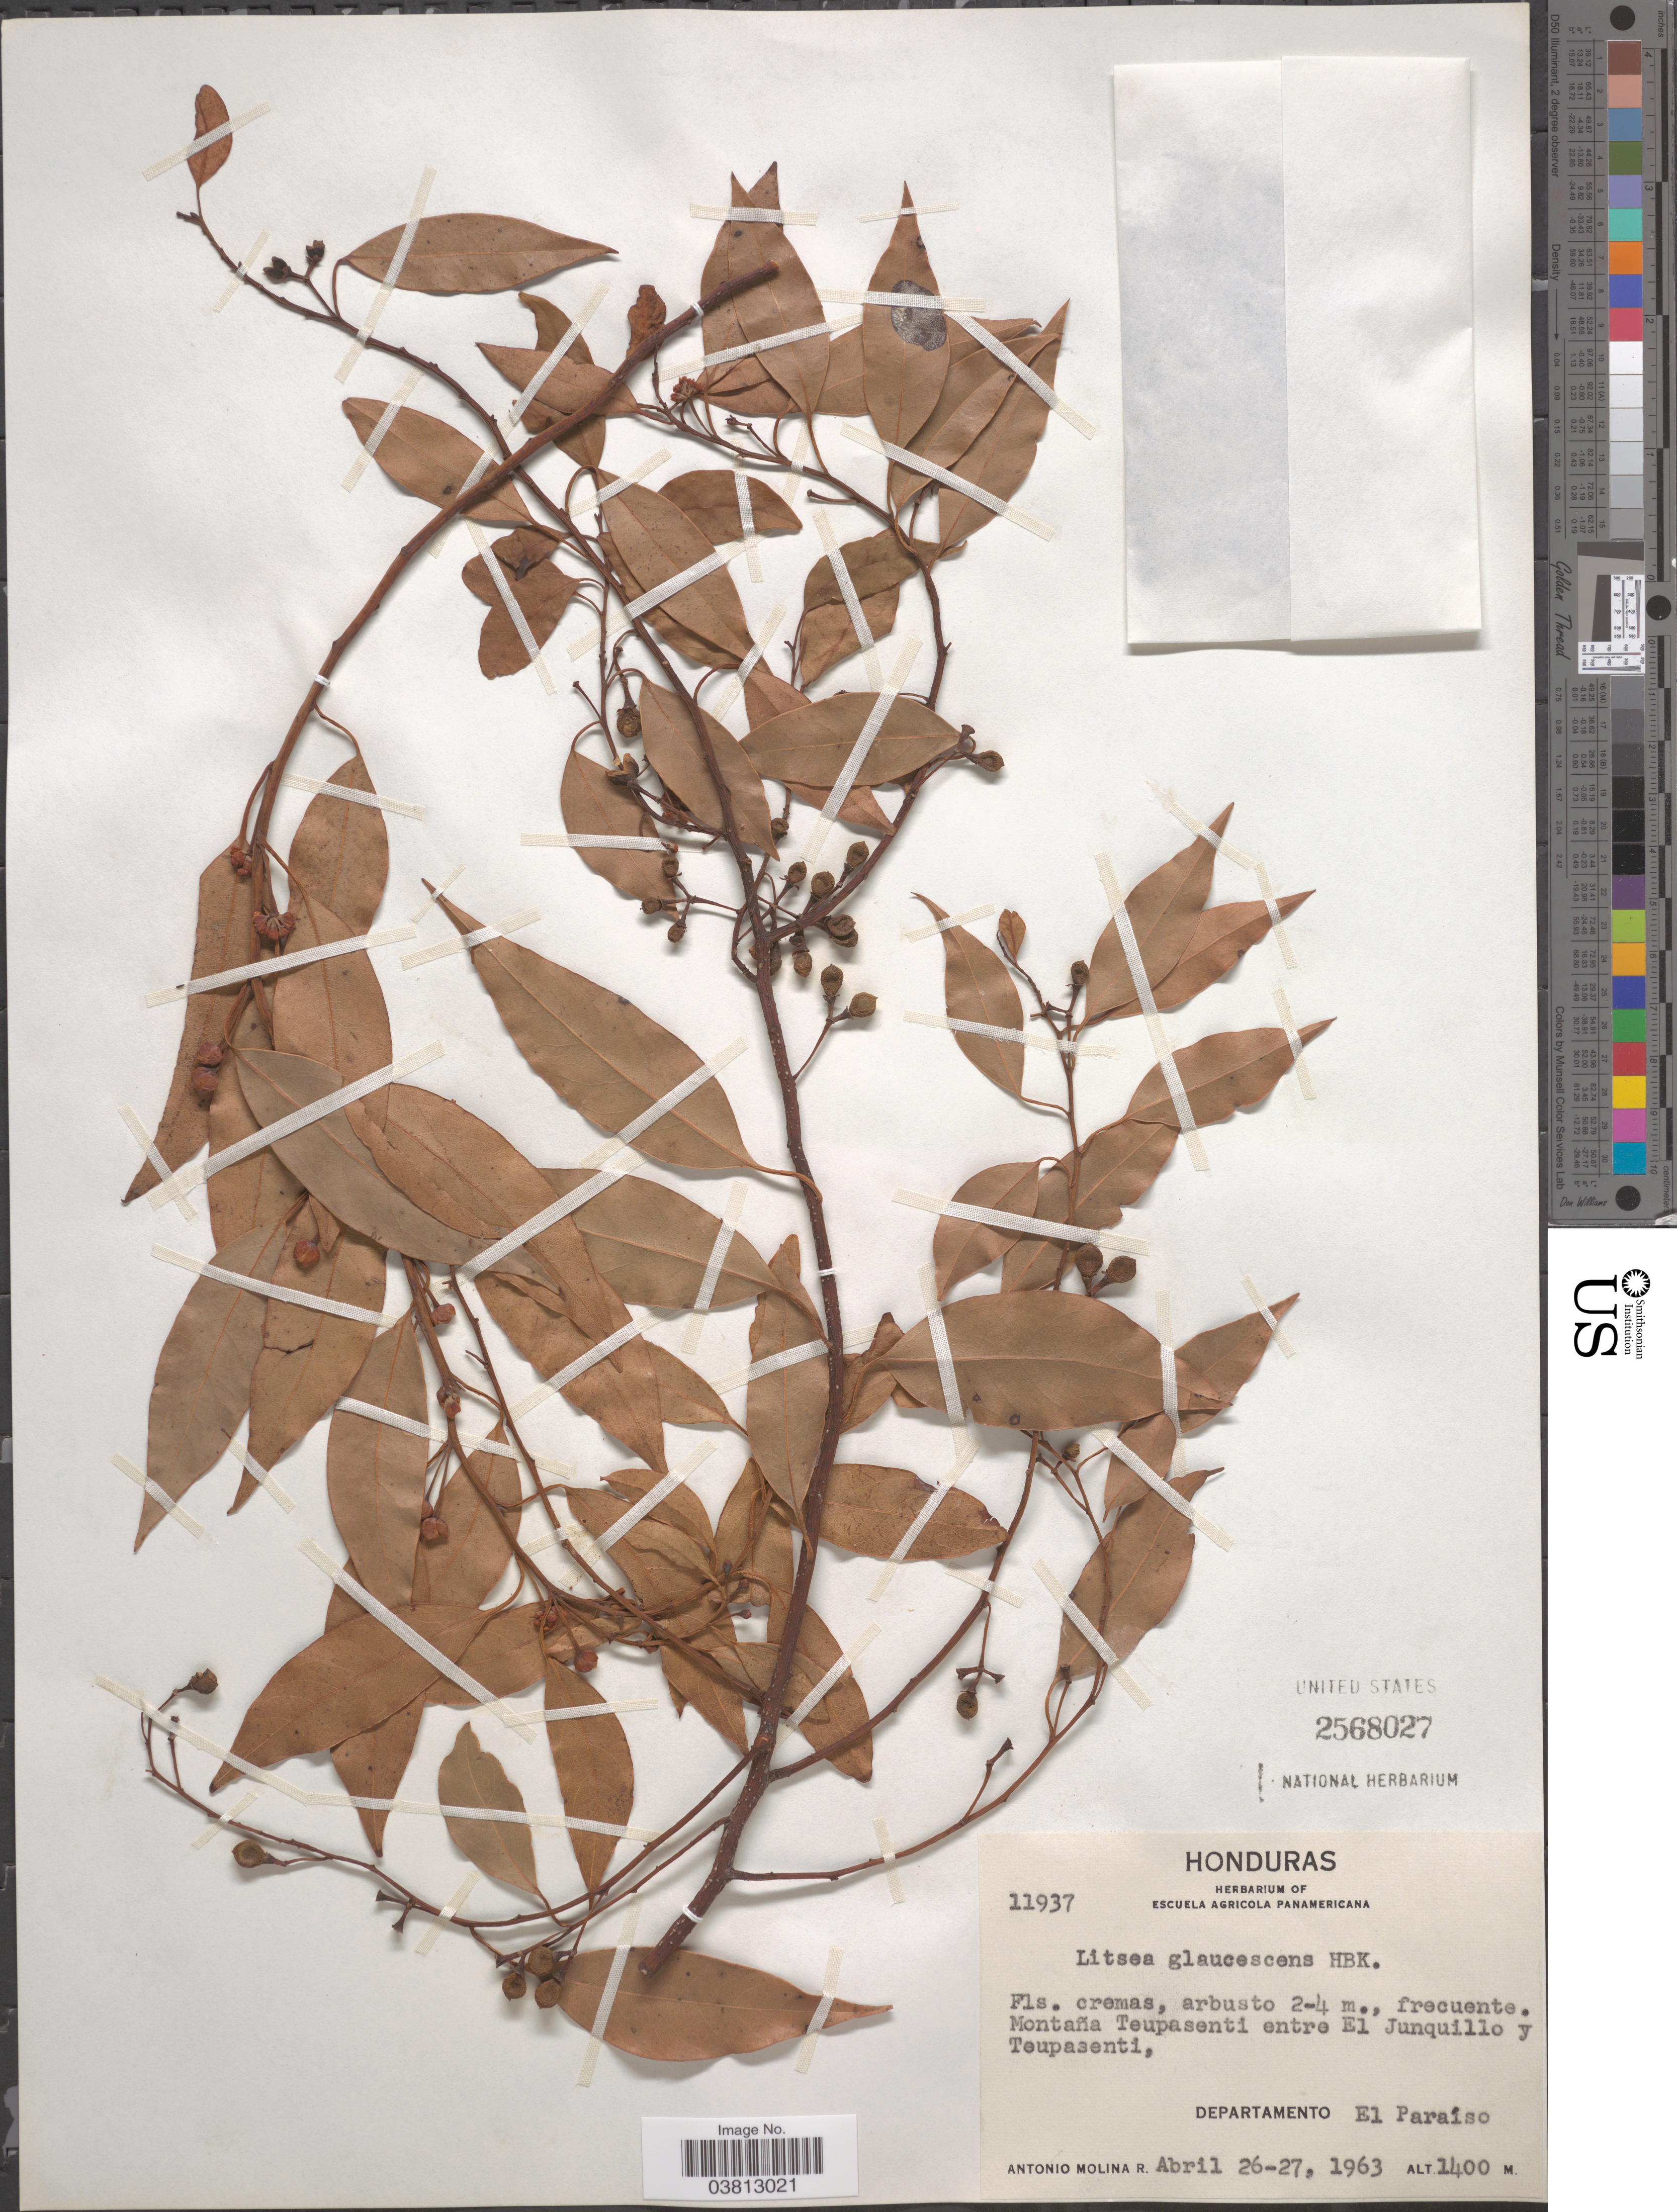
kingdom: Plantae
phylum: Tracheophyta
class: Magnoliopsida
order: Laurales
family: Lauraceae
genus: Litsea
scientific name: Litsea glaucescens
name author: Kunth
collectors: A. Molina R.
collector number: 11937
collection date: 1963-04-26/1963-04-27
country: Honduras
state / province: El Paraiso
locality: Montaña Teupasenti entre El Junquillo y Teupasenti. Departamento El Paraíso.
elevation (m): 1400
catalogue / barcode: US 2568027